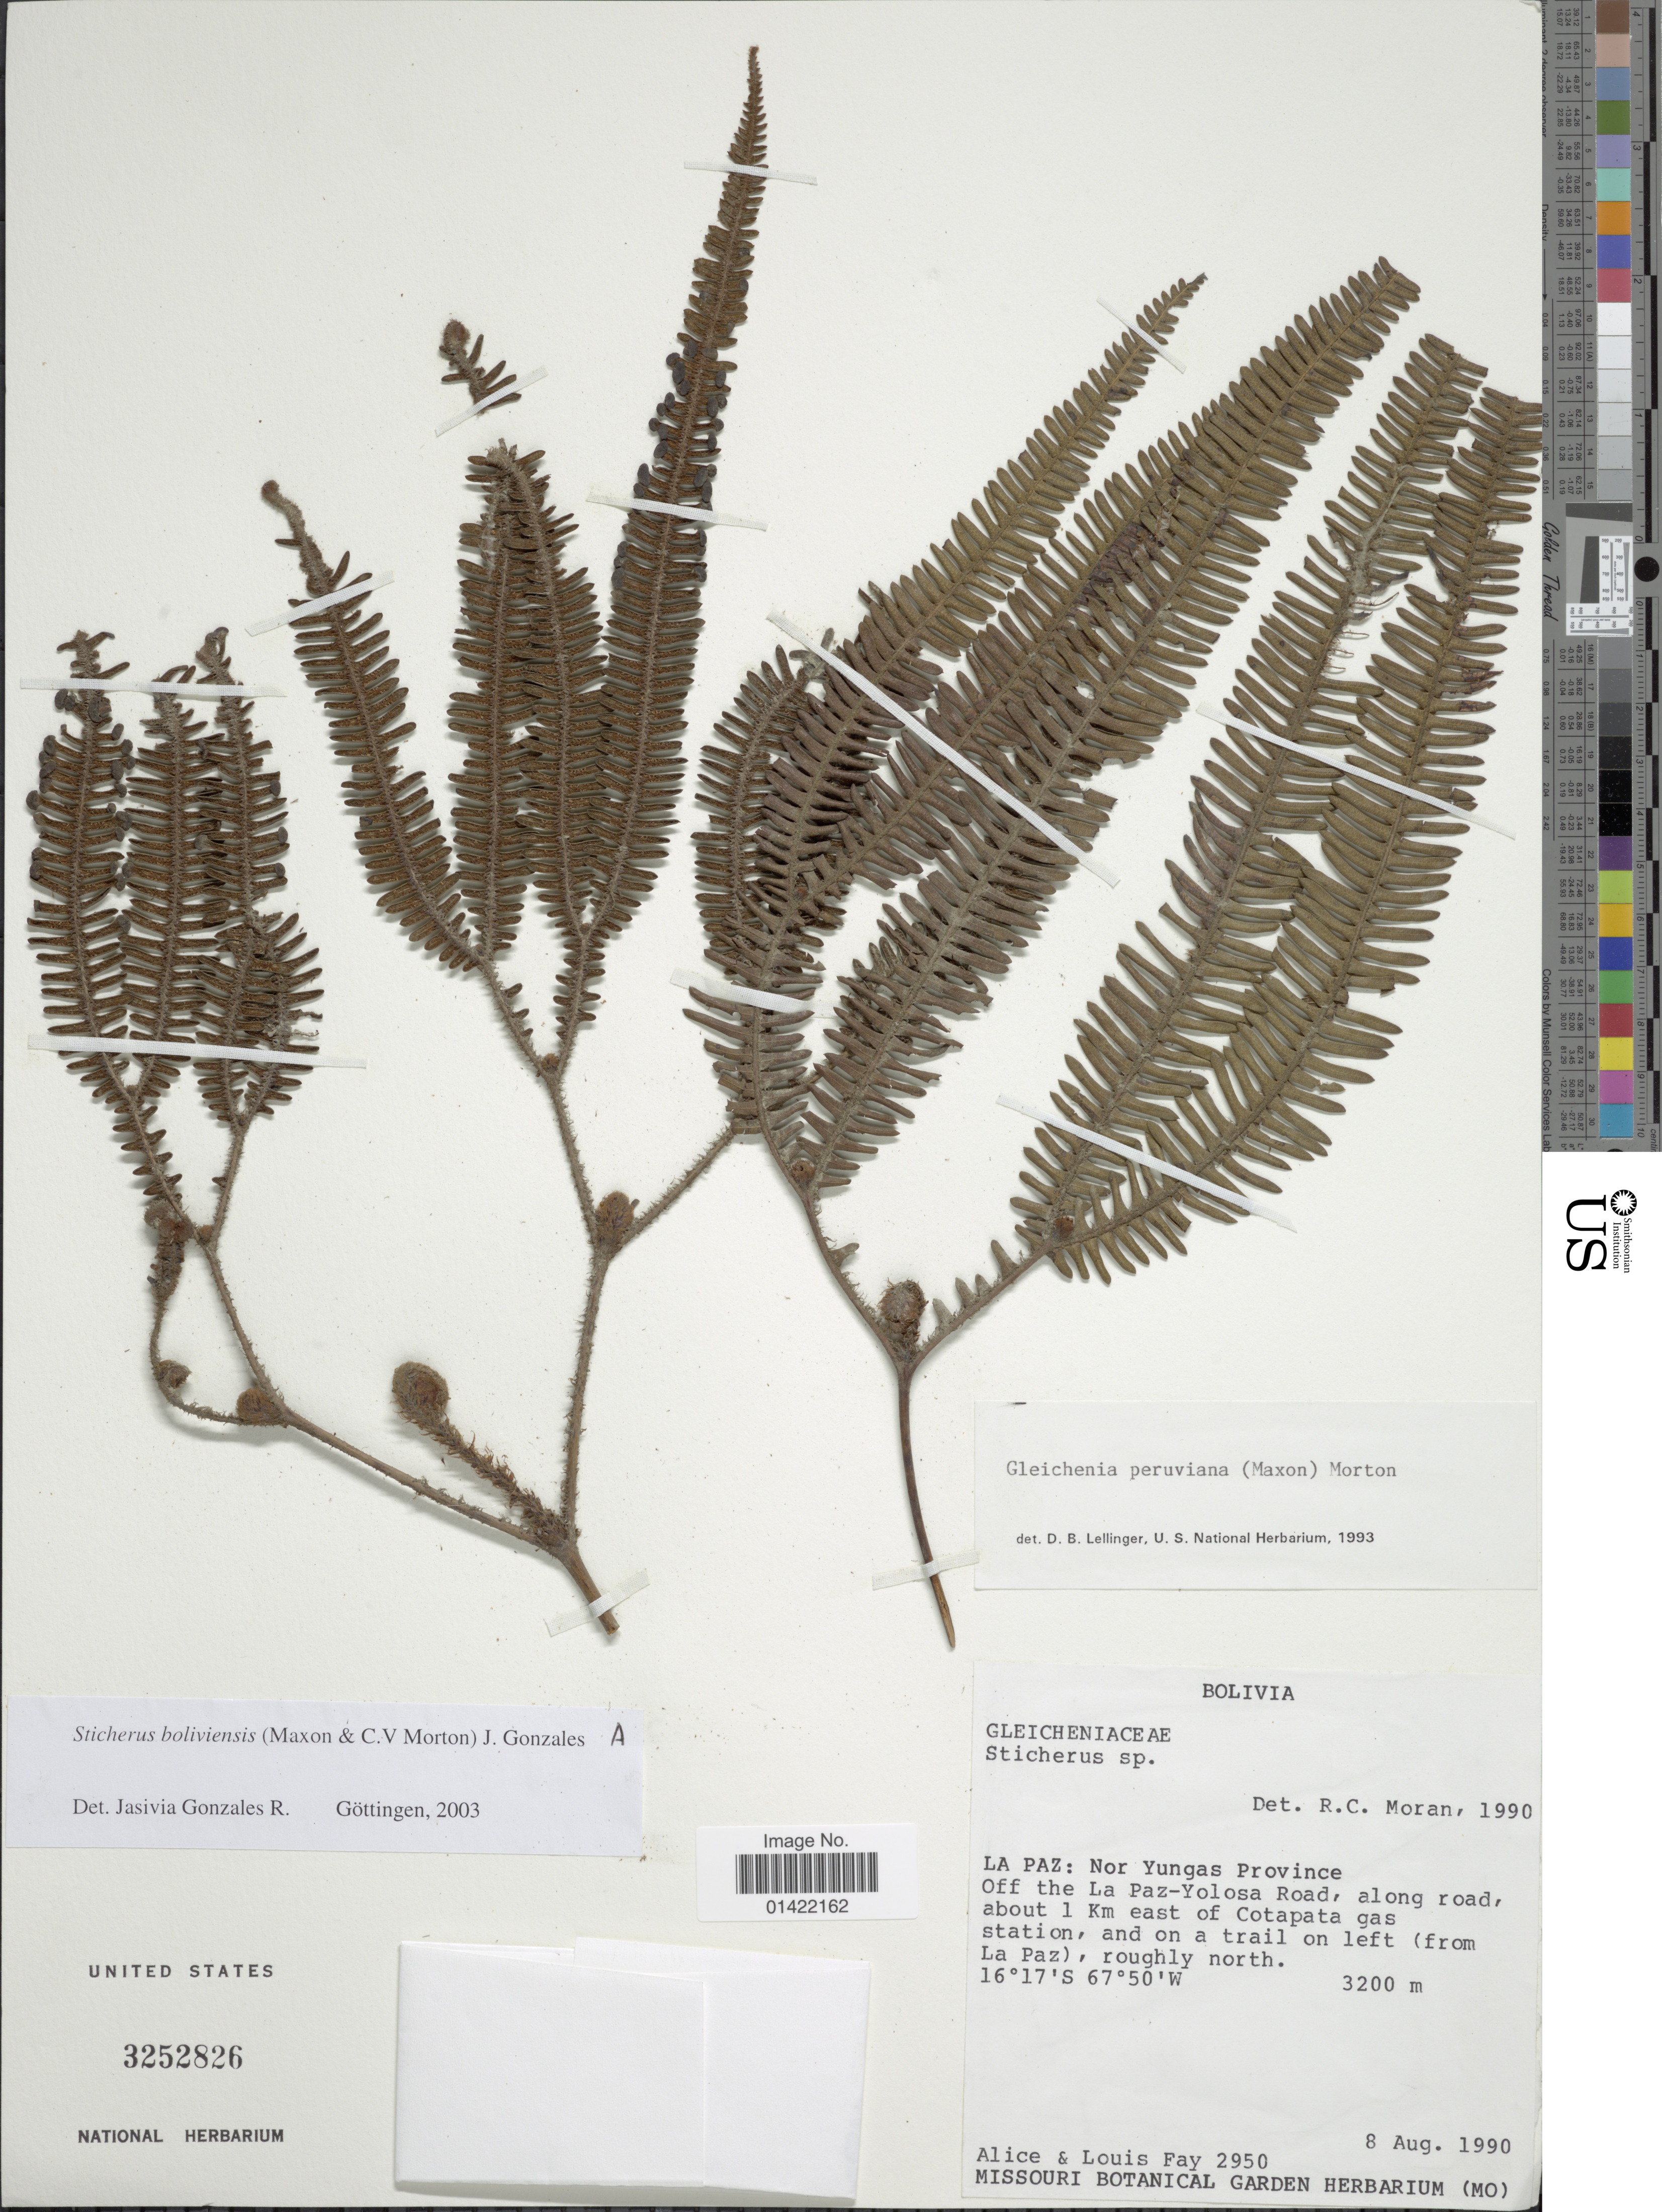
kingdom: Plantae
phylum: Tracheophyta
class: Polypodiopsida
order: Gleicheniales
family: Gleicheniaceae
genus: Sticherus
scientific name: Sticherus boliviensis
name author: (Maxon & C.V. Morton) J. Gonzales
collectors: A. Fay & L. Fay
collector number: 2950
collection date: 1990-08-08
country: Bolivia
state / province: La Paz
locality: Nor Yungas Province. Off the La Paz-Yolosa Road, along road, about 1 km east of Cotapata gas station, and on a trail of left (from La Paz), roughly north.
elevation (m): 3200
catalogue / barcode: US 3252826